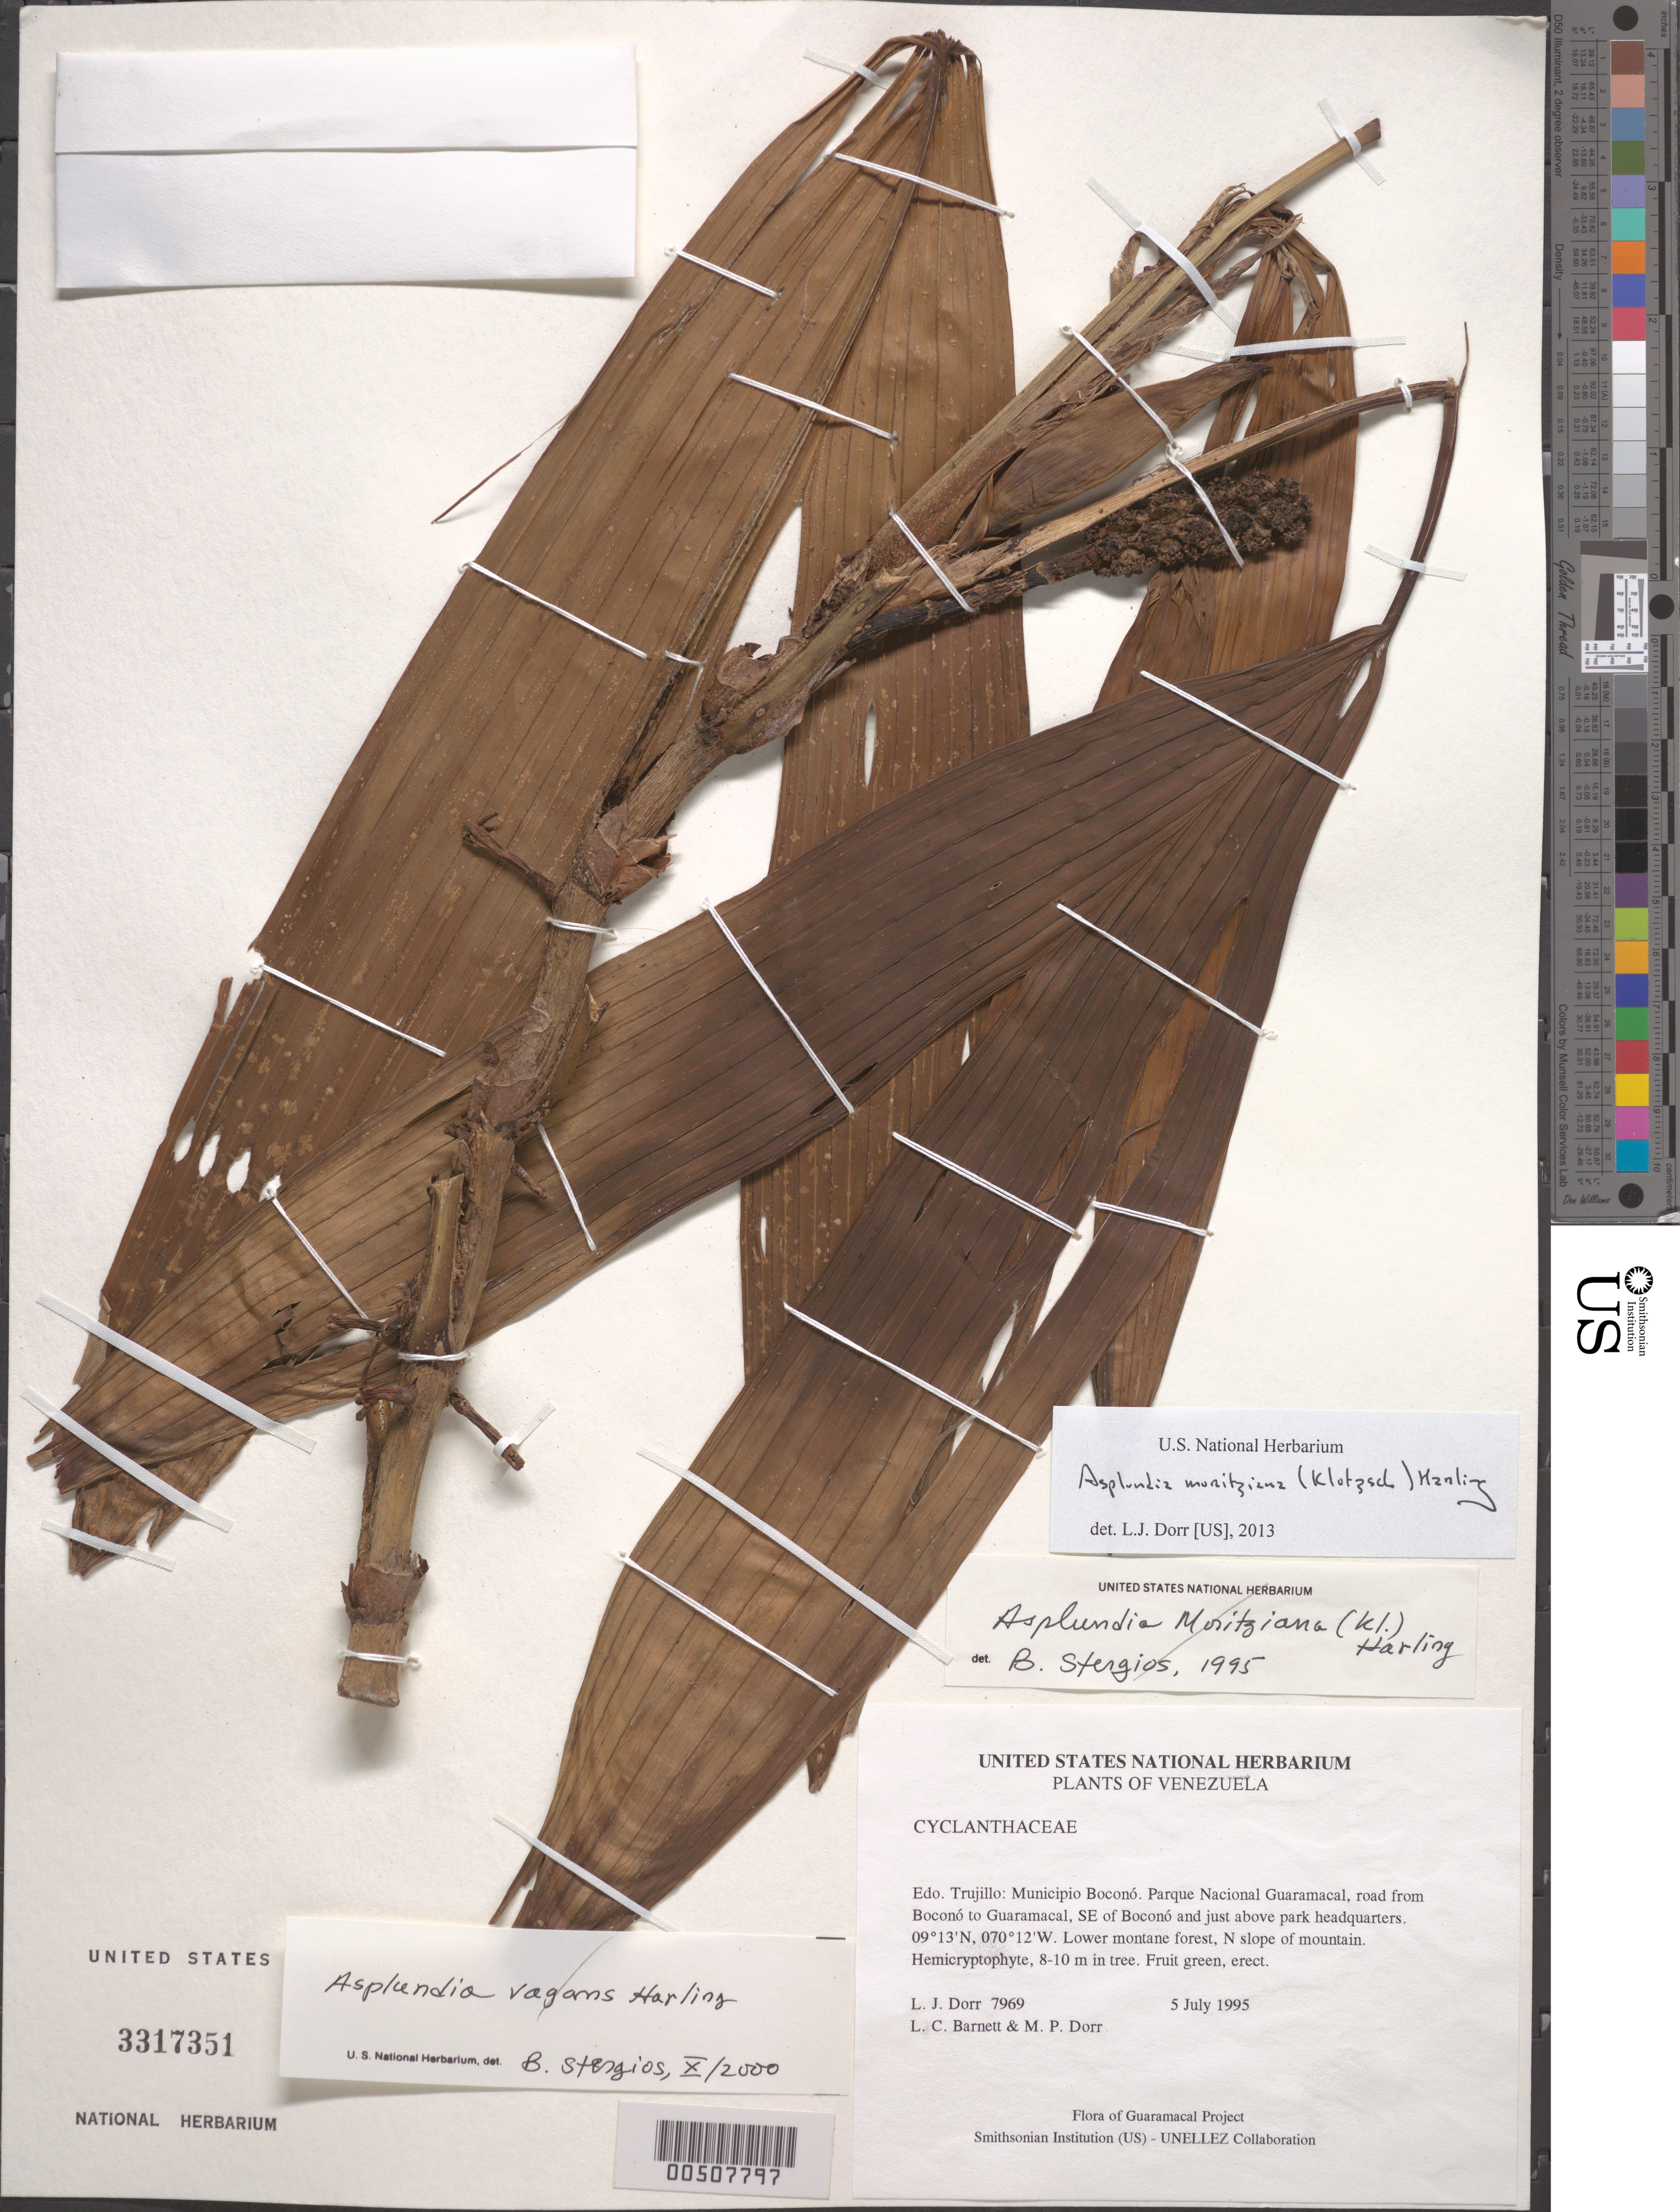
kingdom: Plantae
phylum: Tracheophyta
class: Liliopsida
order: Pandanales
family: Cyclanthaceae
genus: Asplundia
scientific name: Asplundia moritziana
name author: (Klotzsch) Harling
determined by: Dorr, L. J., (BOT), Smithsonian Institution - National Museum of Natural History (UNITED STATES)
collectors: L. J. Dorr, L. C. Barnett & M. P. Dorr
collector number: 7969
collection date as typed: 05 Jul 1995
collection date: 1995-07-05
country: Venezuela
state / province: Trujillo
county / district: Boconó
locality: Parque Nacional Guaramacal, road from Boconó to Guaramacal, SE of Boconó, just above park headquarters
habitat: Lower montane forest, N slope of mountain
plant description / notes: GB, PORT, US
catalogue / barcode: US 3317351